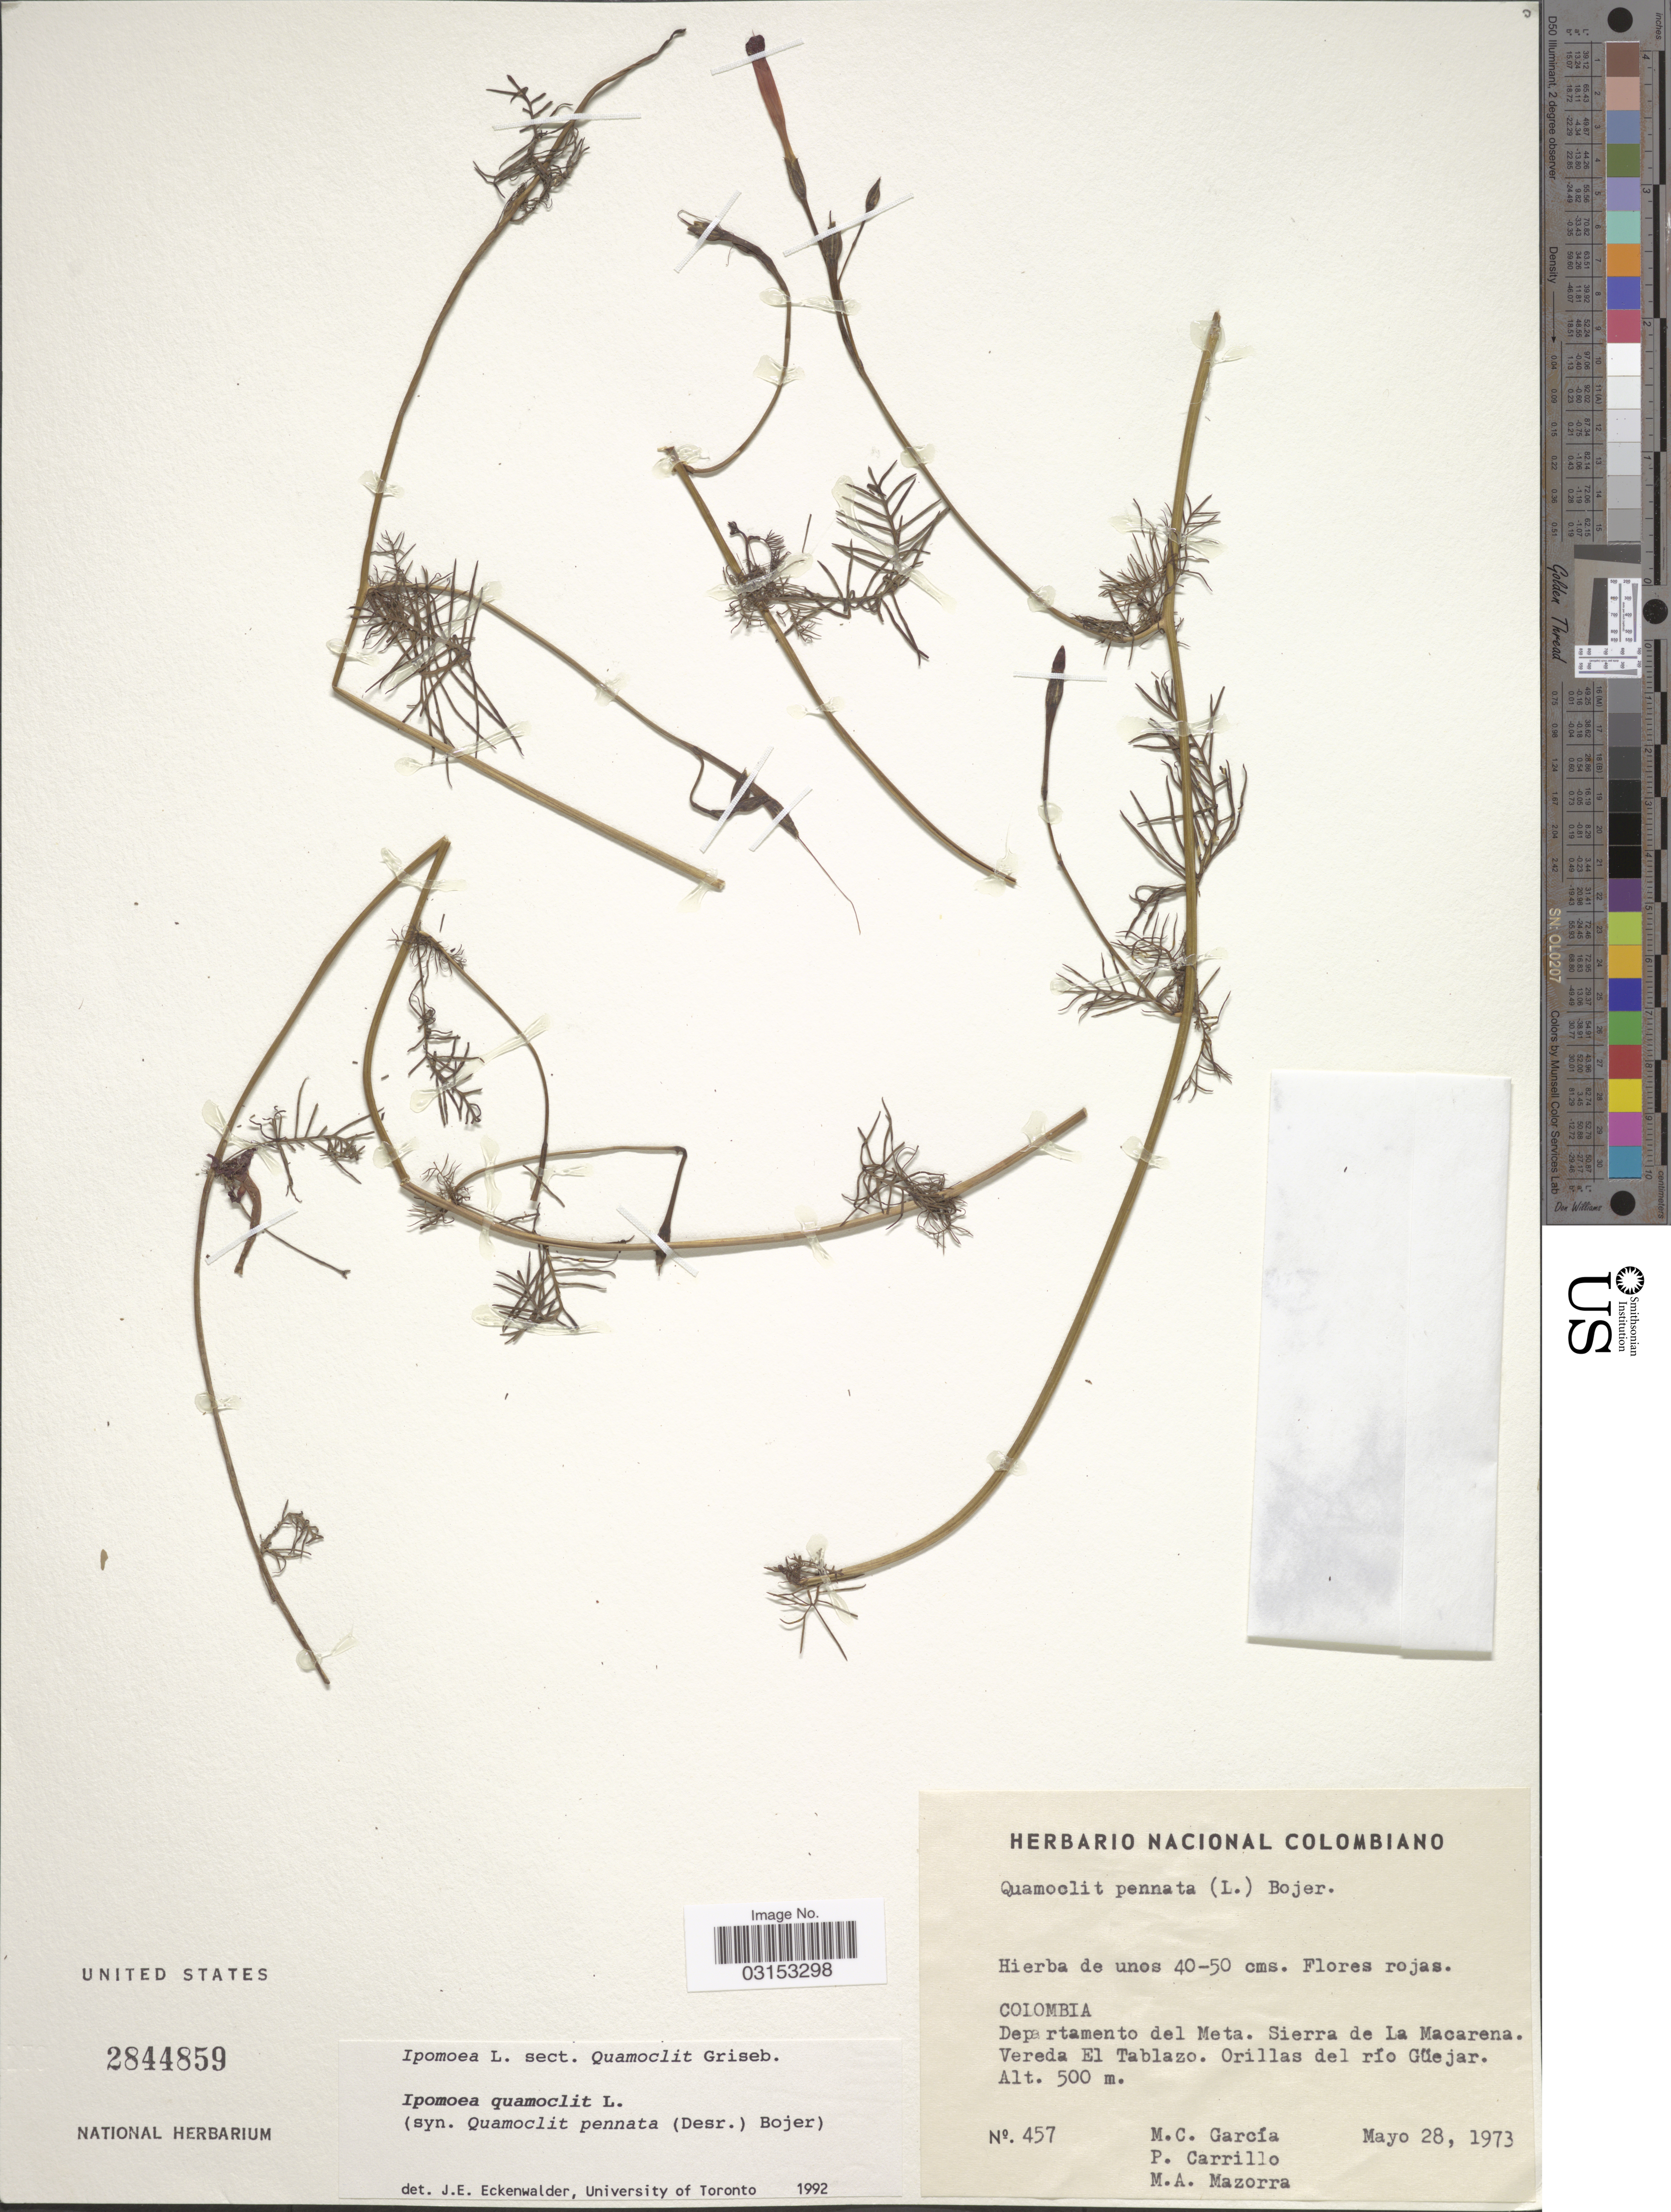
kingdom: Plantae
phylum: Tracheophyta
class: Magnoliopsida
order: Solanales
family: Convolvulaceae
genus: Ipomoea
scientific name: Ipomoea quamoclit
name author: L.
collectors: M. C. García, P. Carrillo & M. Mazorra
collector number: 457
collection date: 1973-05-28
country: Colombia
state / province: Meta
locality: Departamento del Meta. Sierra de La Macarena. Vereda El Tablazo. Orillas del río Güejar.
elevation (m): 500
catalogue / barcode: US 2844859